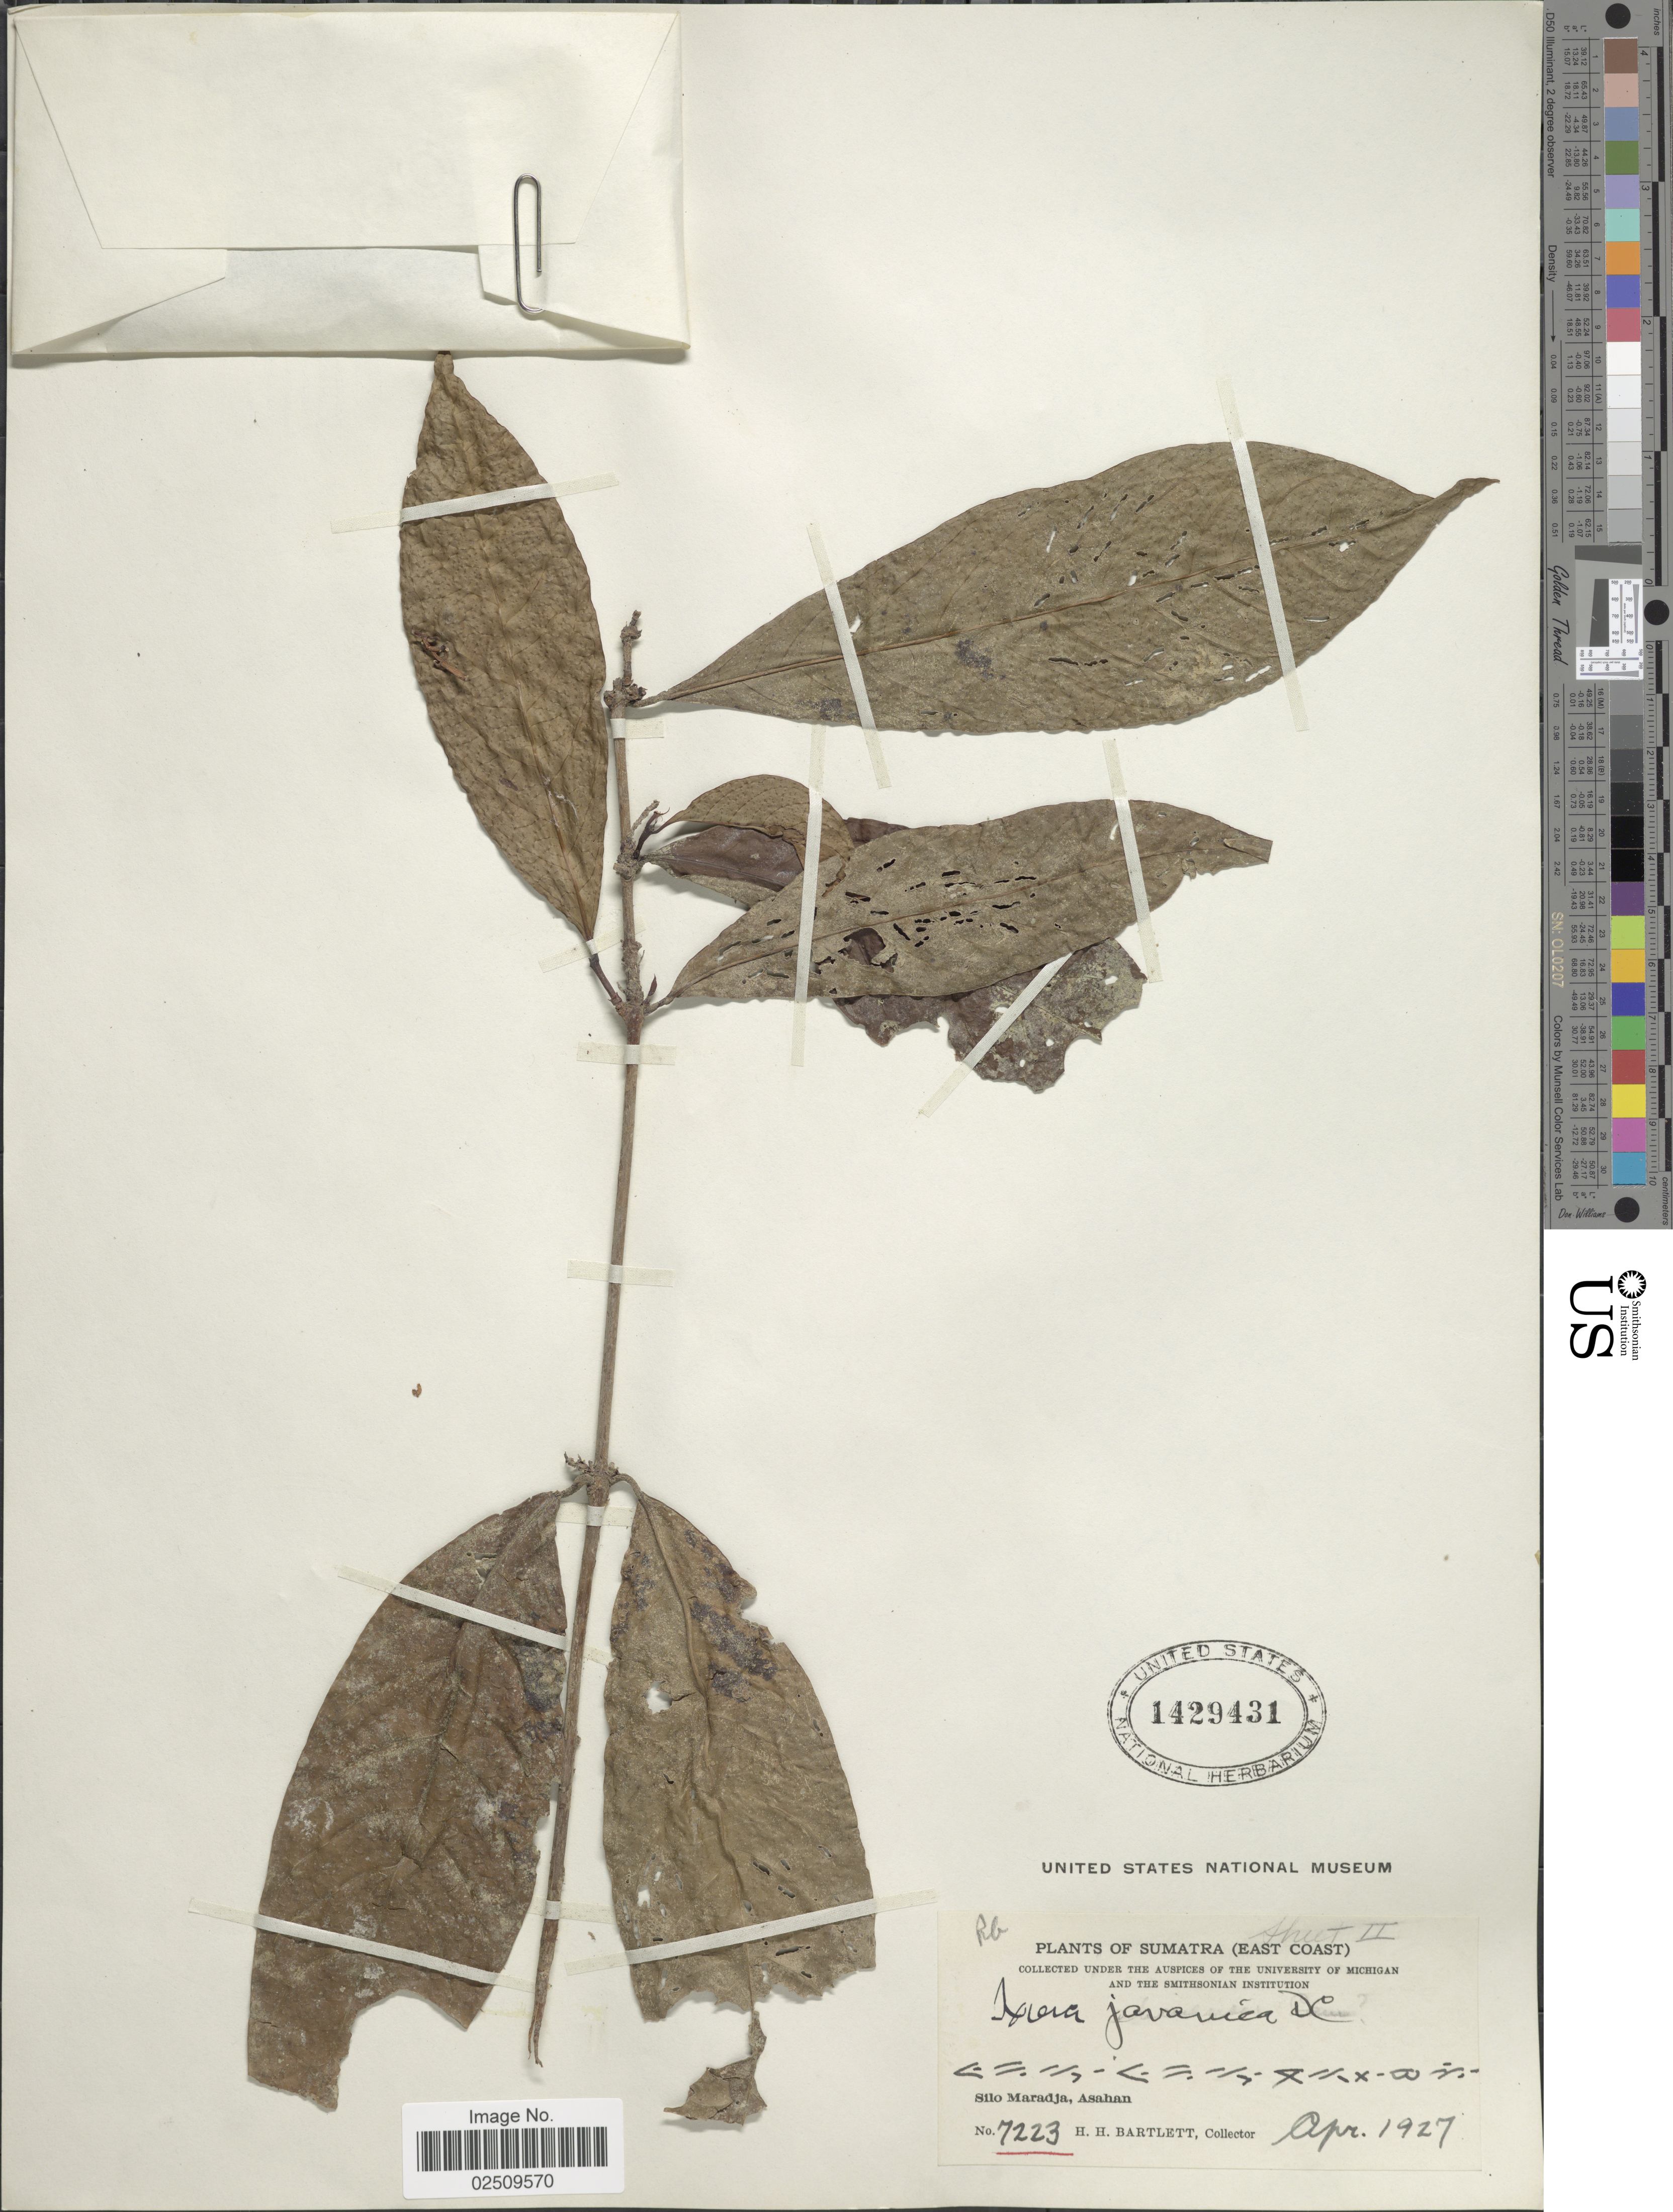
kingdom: Plantae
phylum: Tracheophyta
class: Magnoliopsida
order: Gentianales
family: Rubiaceae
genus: Ixora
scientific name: Ixora javanica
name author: DC.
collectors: H. H. Bartlett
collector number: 7223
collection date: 1927-04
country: Indonesia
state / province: Sumatra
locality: (East Coast) X, Silo Maradja, Asahan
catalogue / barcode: US 1429431